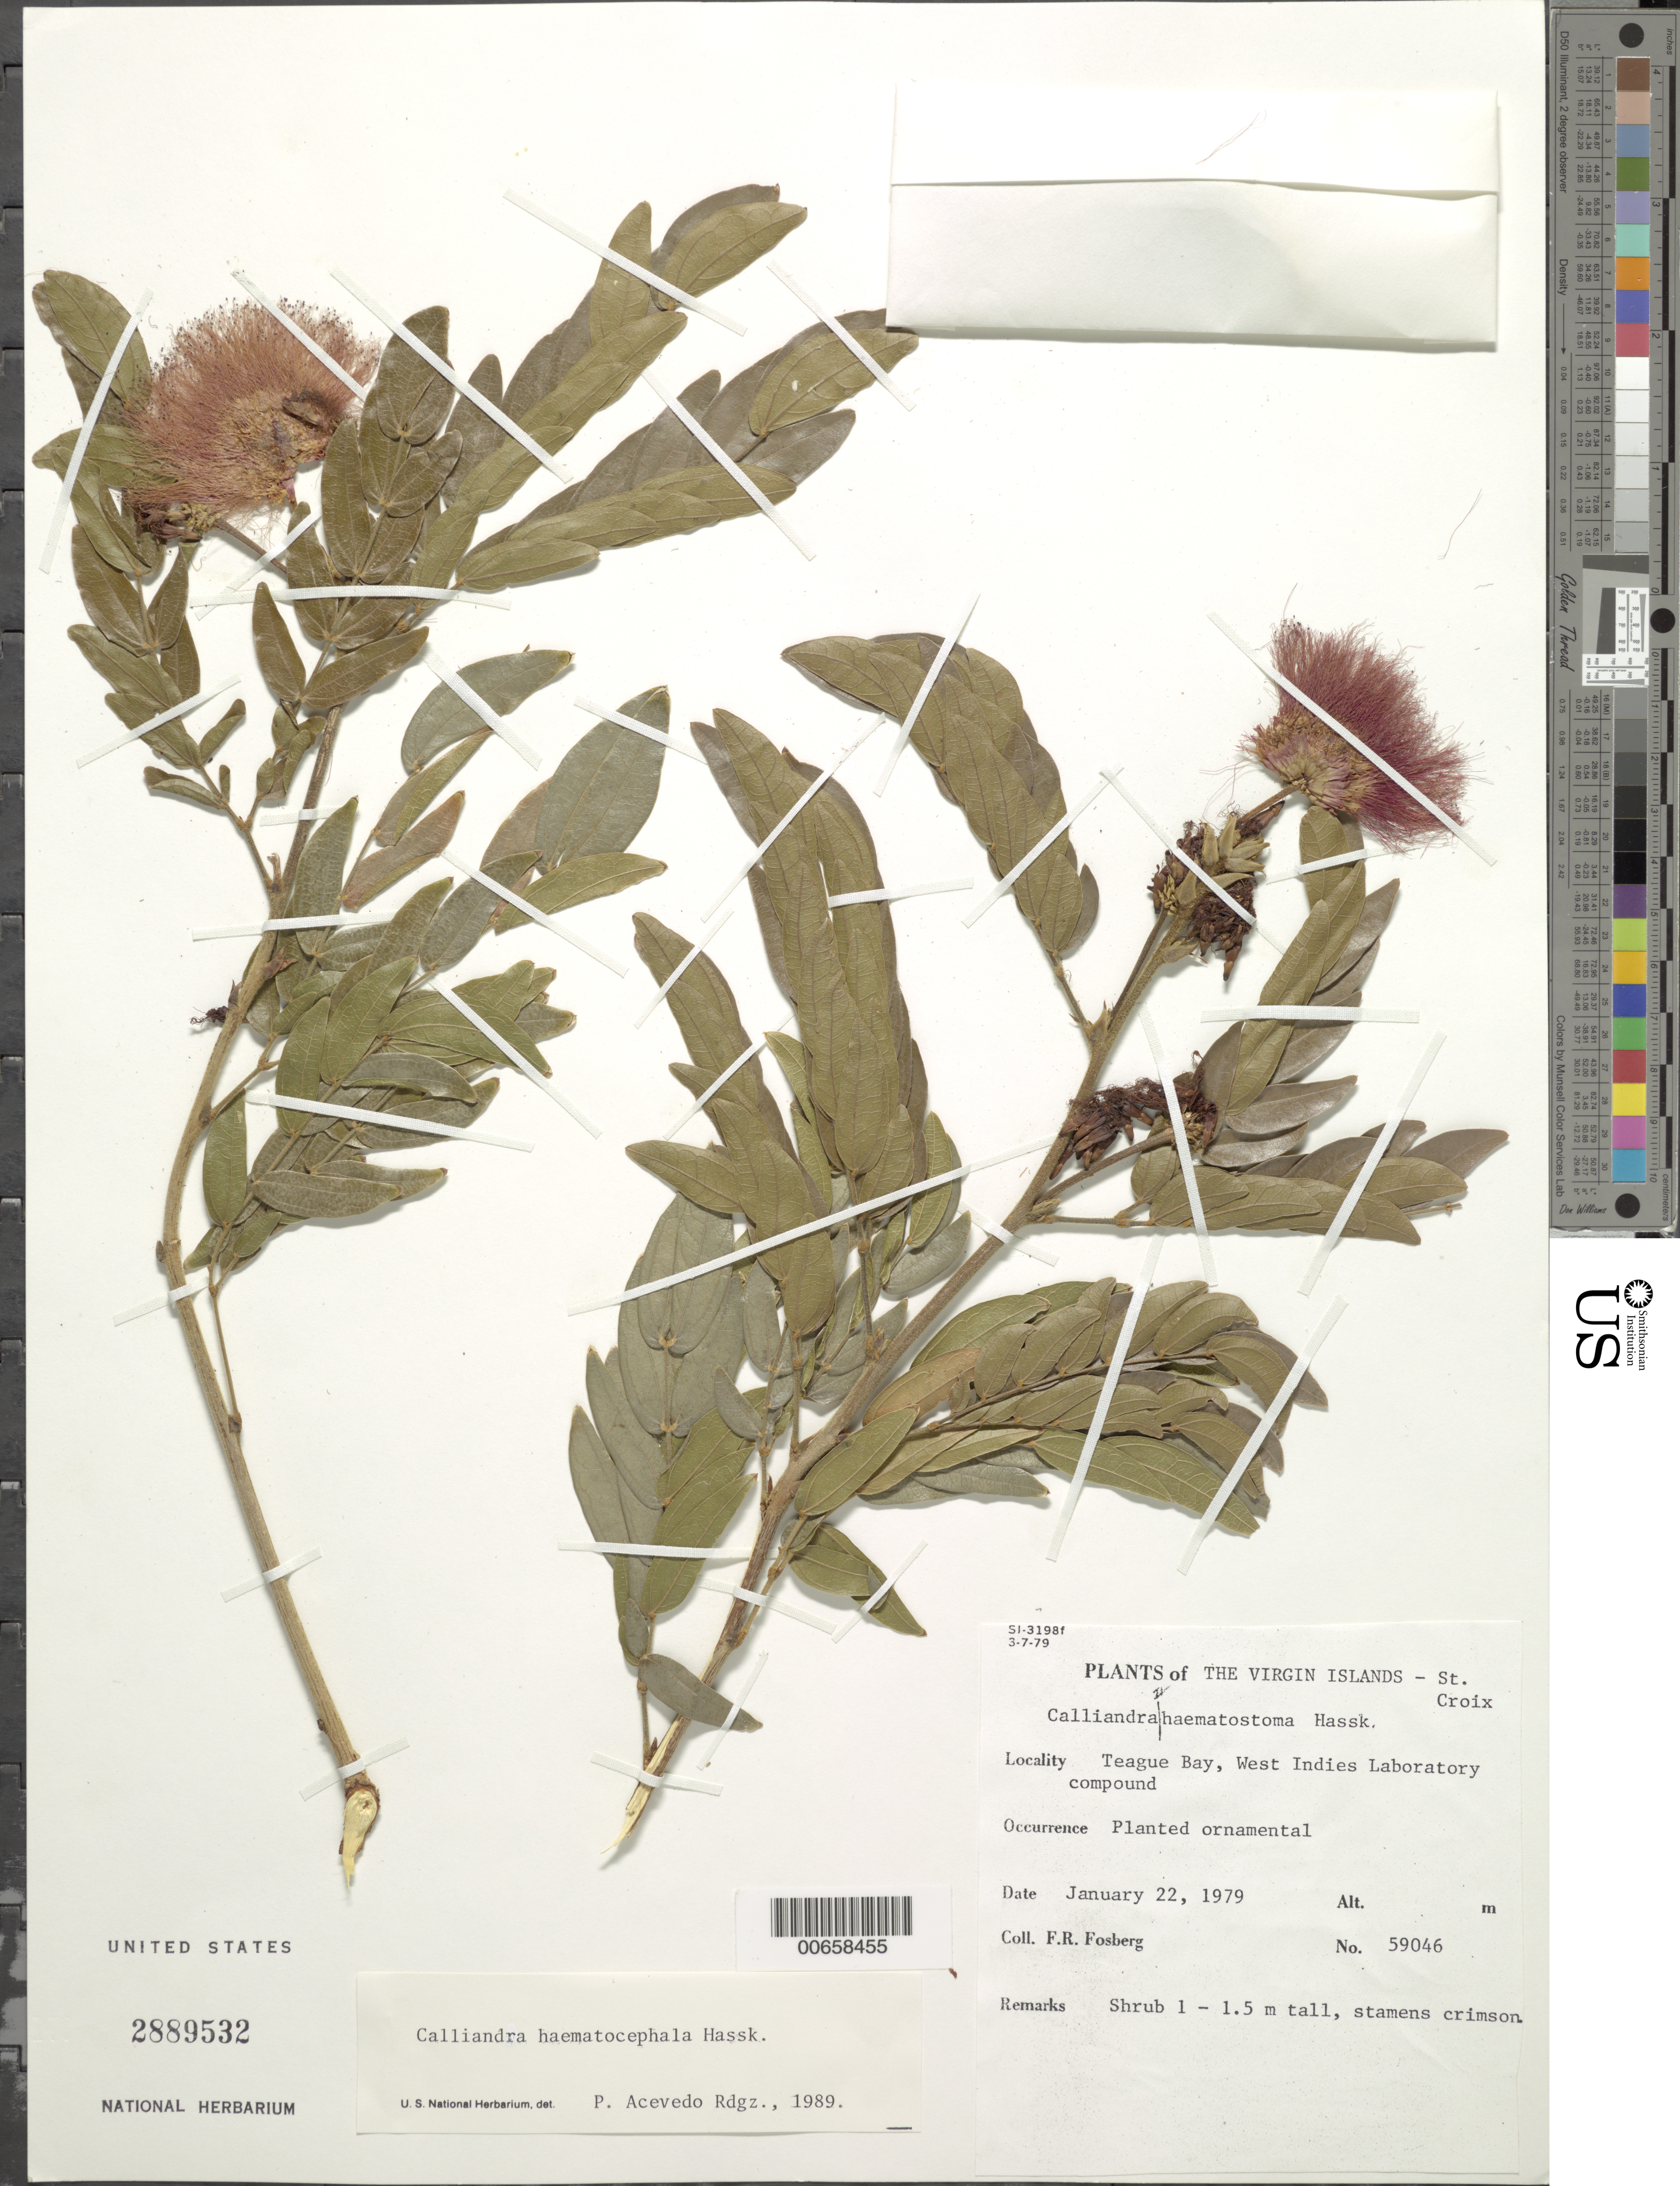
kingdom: Plantae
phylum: Tracheophyta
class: Magnoliopsida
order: Fabales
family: Fabaceae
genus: Calliandra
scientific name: Calliandra haematocephala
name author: Hassk.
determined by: Acevedo-Rodríguez, P., (BOT), Smithsonian Institution - National Museum of Natural History (UNITED STATES)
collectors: F. R. Fosberg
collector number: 59046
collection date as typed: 22 Jan 1979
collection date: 1979-01-22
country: U.S. Virgin Islands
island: St. Croix Island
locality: Teague Bay, West Indies Laboratory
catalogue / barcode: US 2889532